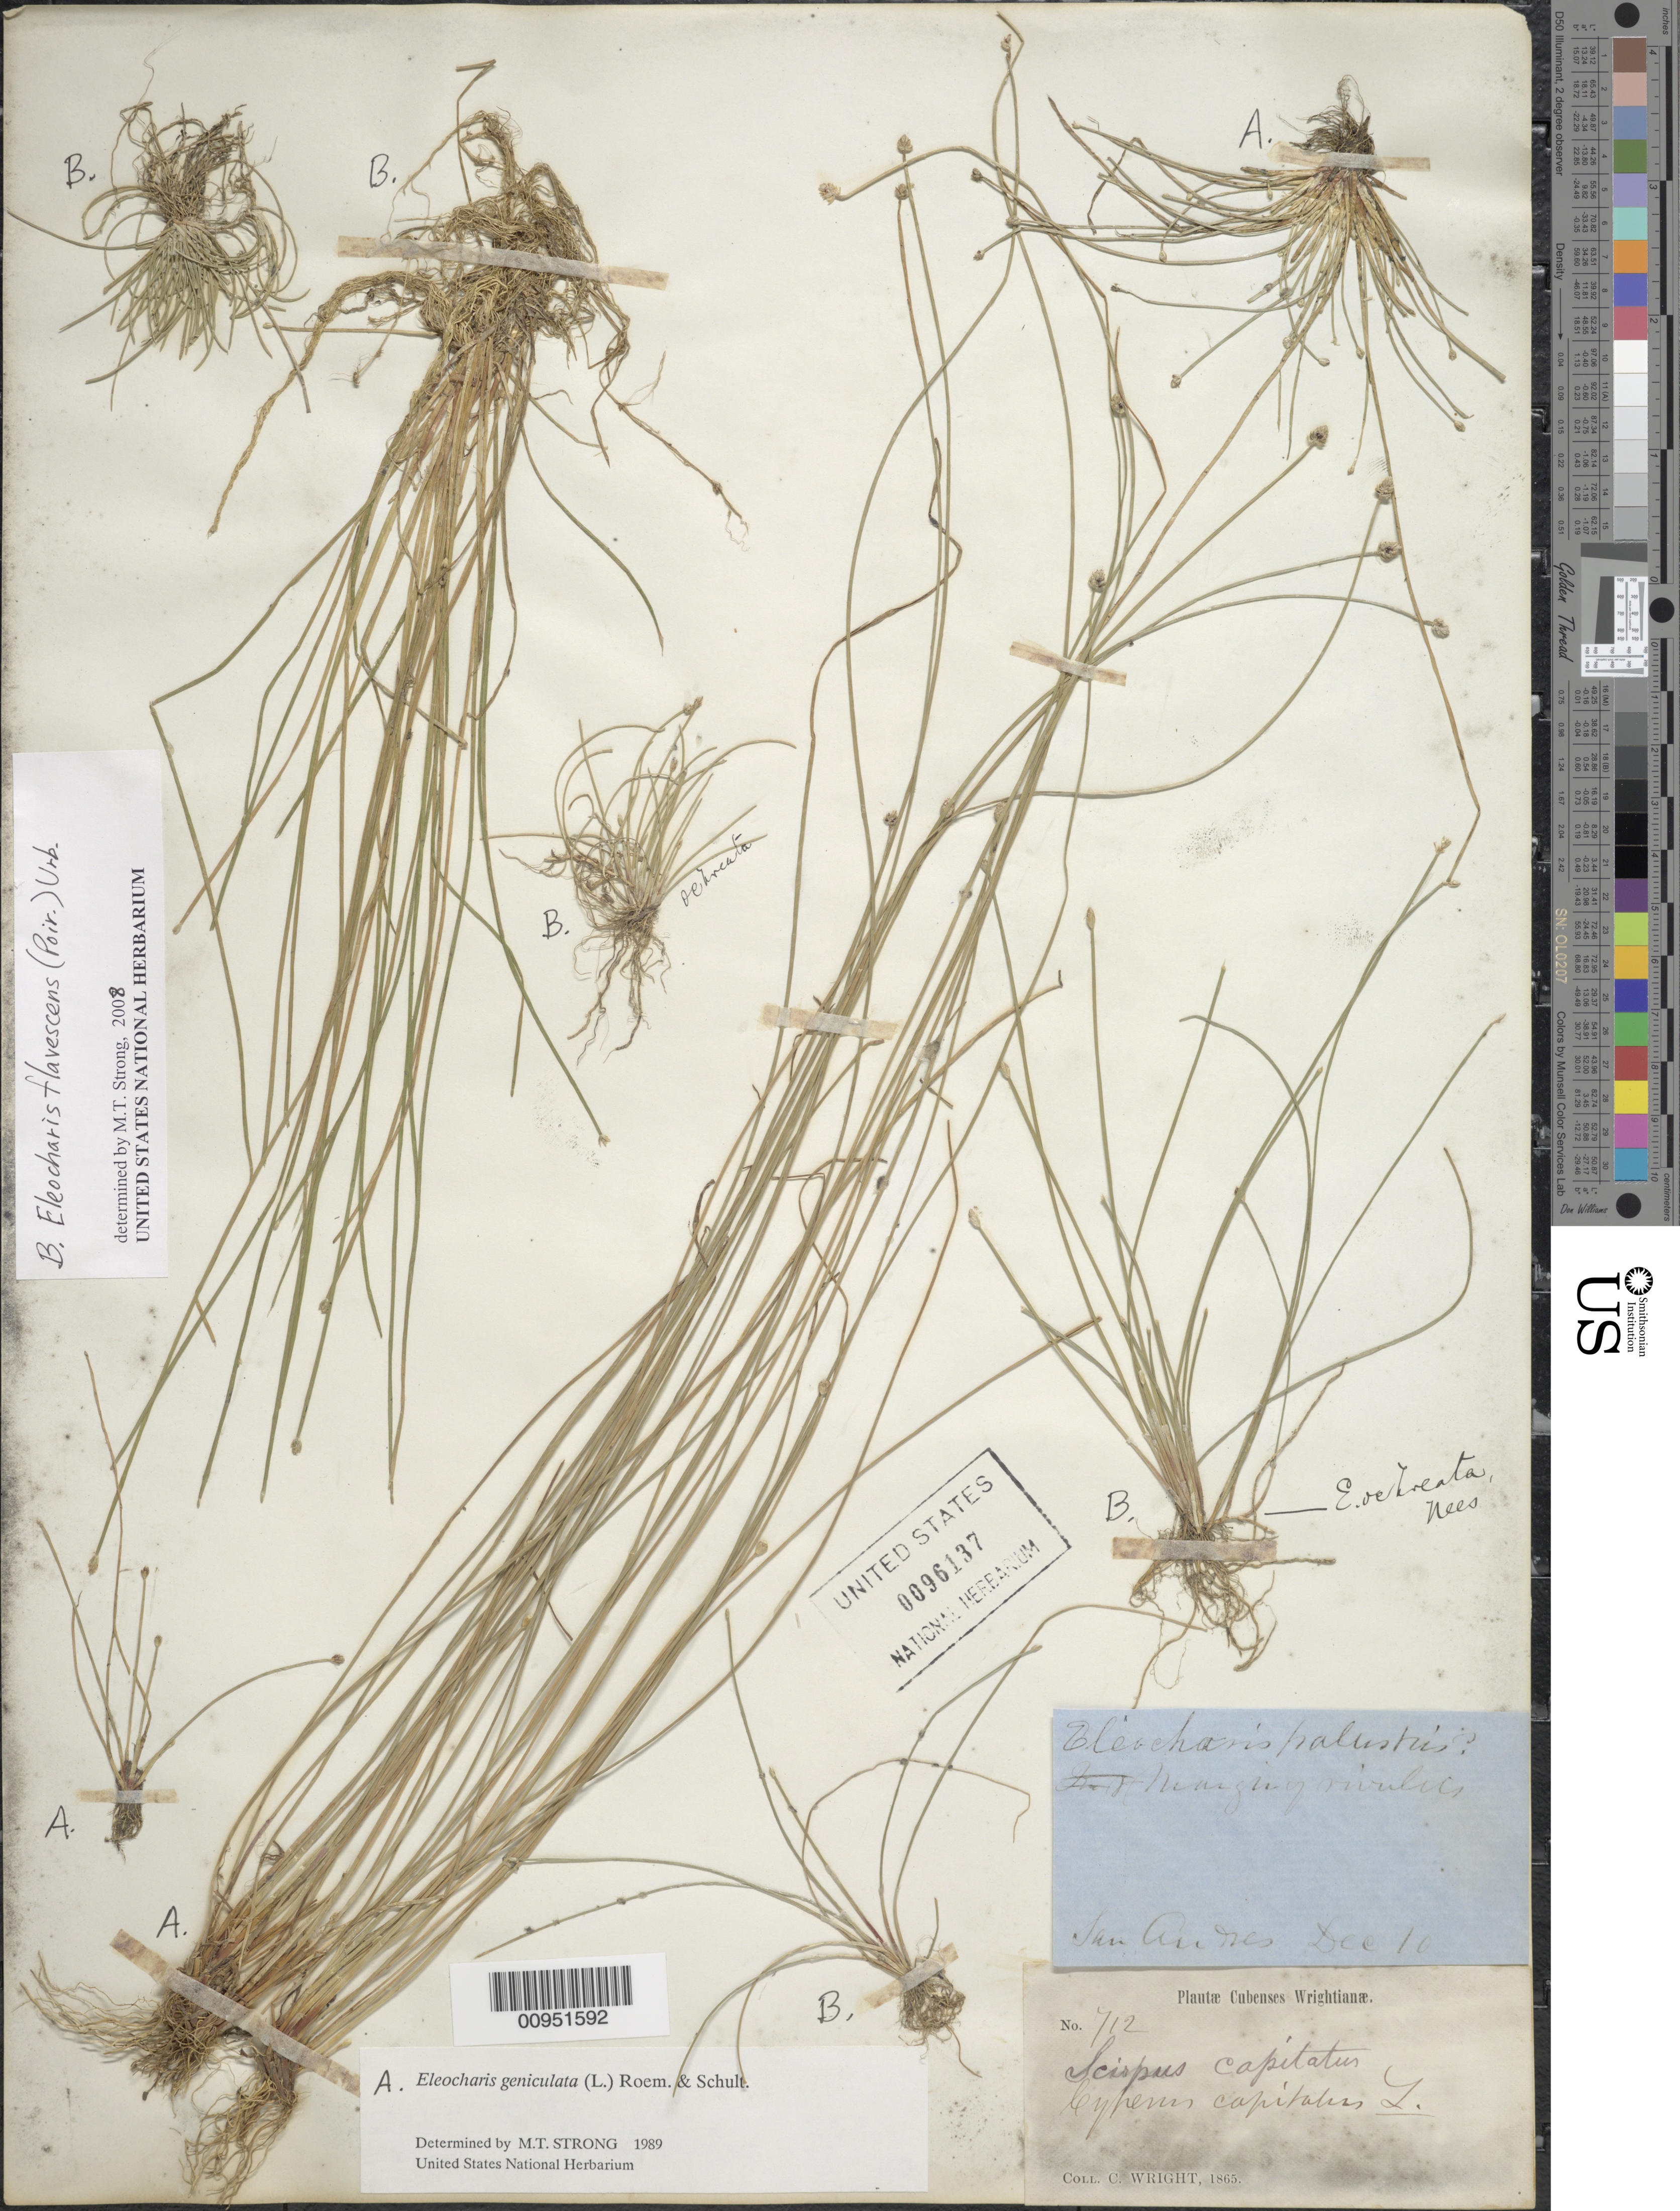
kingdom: Plantae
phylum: Tracheophyta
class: Liliopsida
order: Poales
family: Cyperaceae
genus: Eleocharis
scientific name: Eleocharis geniculata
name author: (L.) Roem. & Schult.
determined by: Strong, M. T., (US), Smithsonian Institution - National Museum of Natural History (UNITED STATES)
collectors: C. Wright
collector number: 712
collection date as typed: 1865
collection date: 1865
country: Cuba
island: Cuba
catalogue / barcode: US 96137